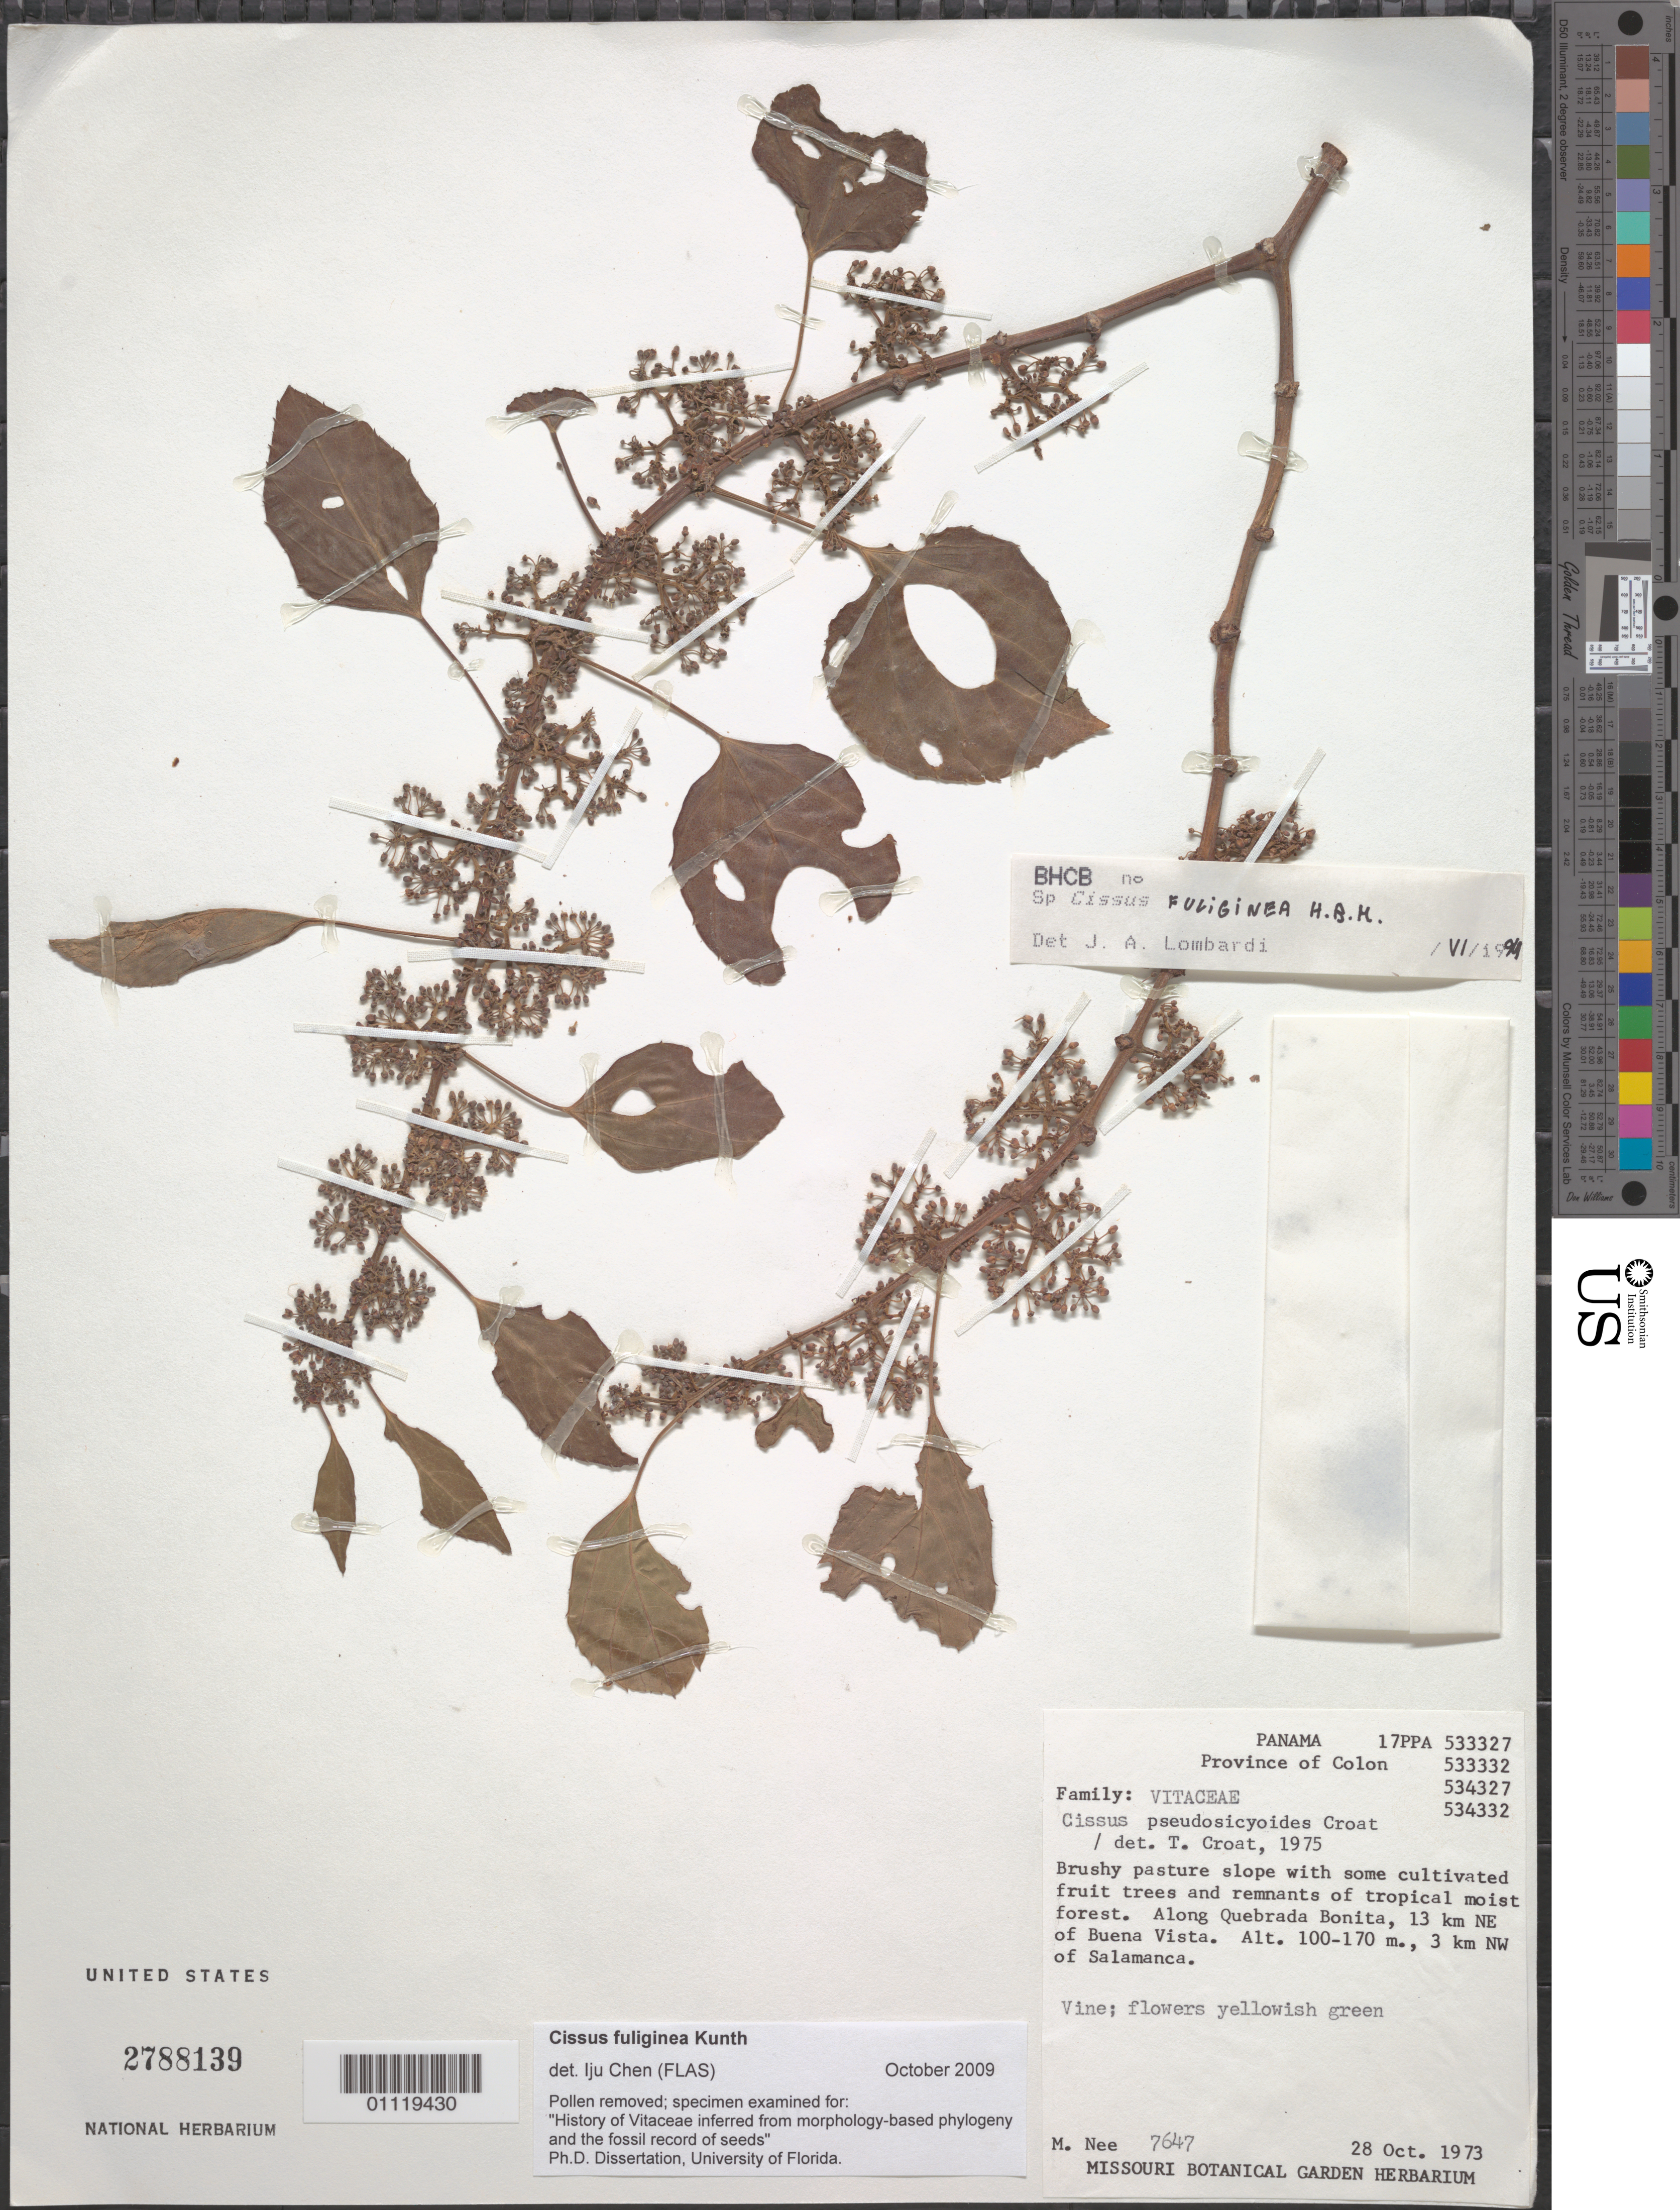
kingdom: Plantae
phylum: Tracheophyta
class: Magnoliopsida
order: Vitales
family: Vitaceae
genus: Cissus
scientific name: Cissus fuliginea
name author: Kunth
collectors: M. Nee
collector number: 7647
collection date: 1973-10-28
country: Panama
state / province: Colón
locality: Along Quebrada Bonita, 13 km NE of Buena Vista, 3 km NW of Salamanca.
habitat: Brushy pasture slope with some cultivated fruit trees. Vine.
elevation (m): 100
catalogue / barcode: US 2788139